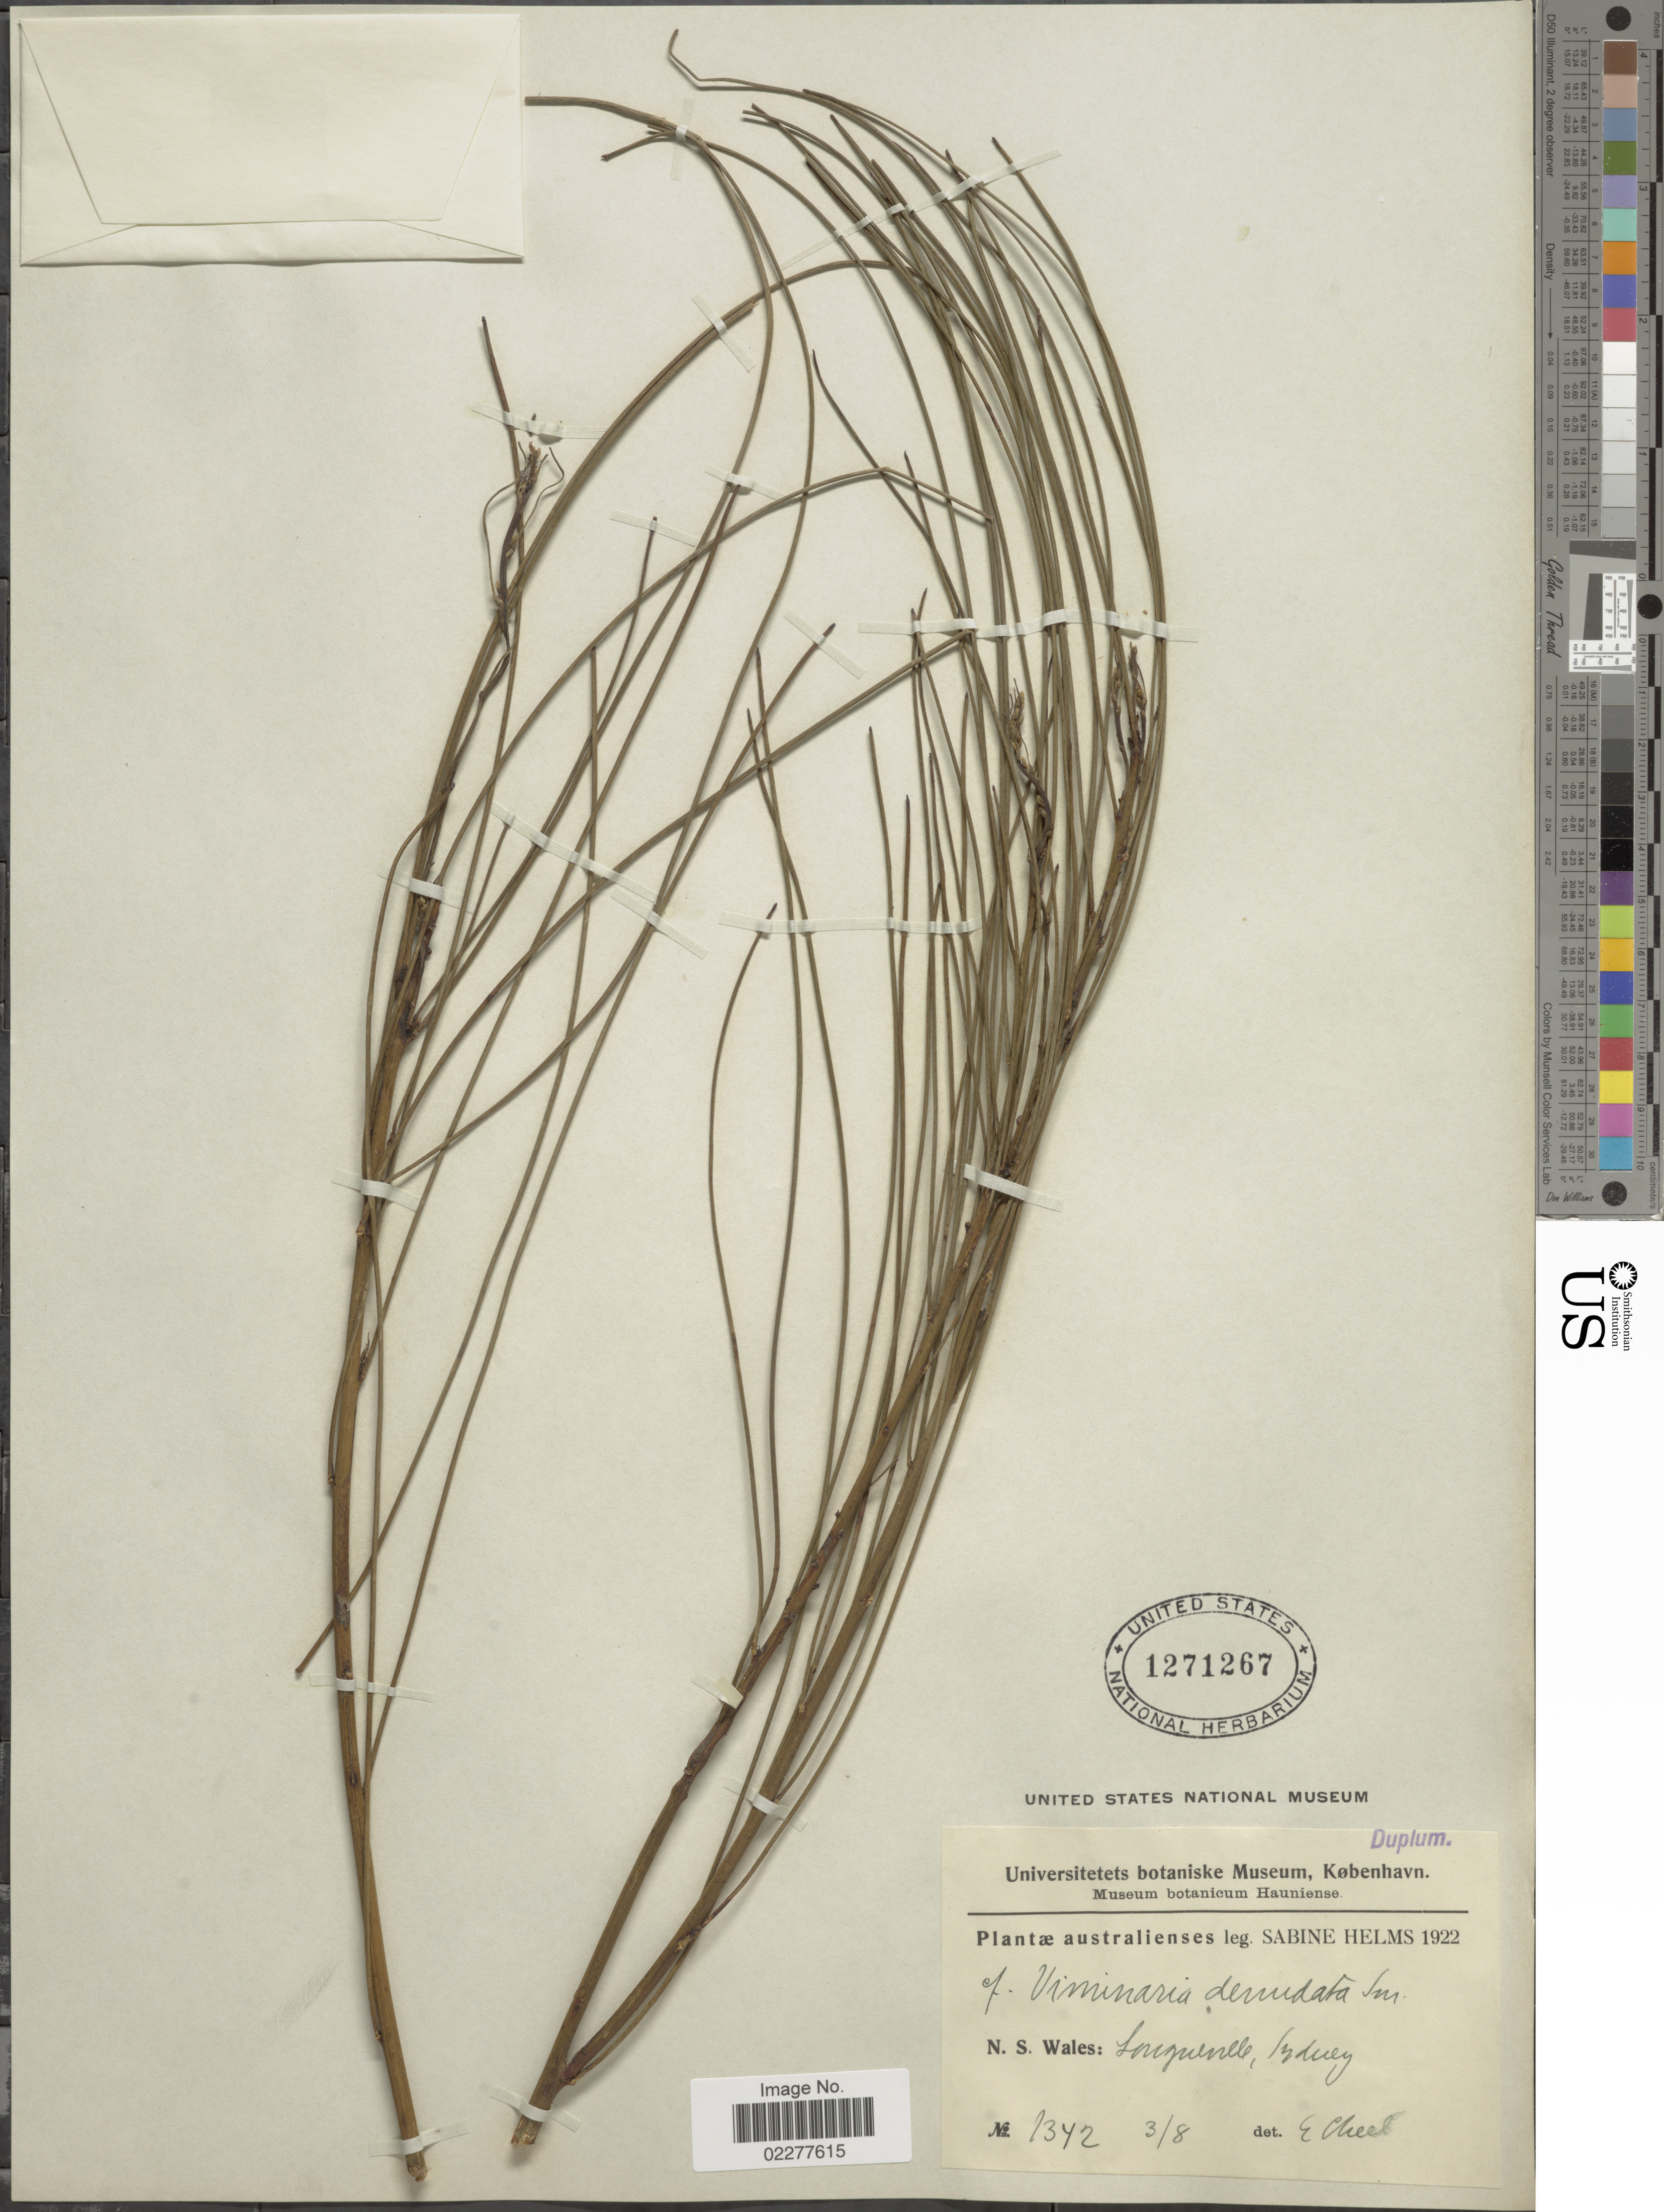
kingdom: Plantae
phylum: Tracheophyta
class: Magnoliopsida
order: Fabales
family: Fabaceae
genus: Viminaria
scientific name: Viminaria denudata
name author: Sm.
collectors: S. Helms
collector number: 1342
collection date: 1922-08-03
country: Australia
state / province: New South Wales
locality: Longueville, Sydney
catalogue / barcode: US 1271267